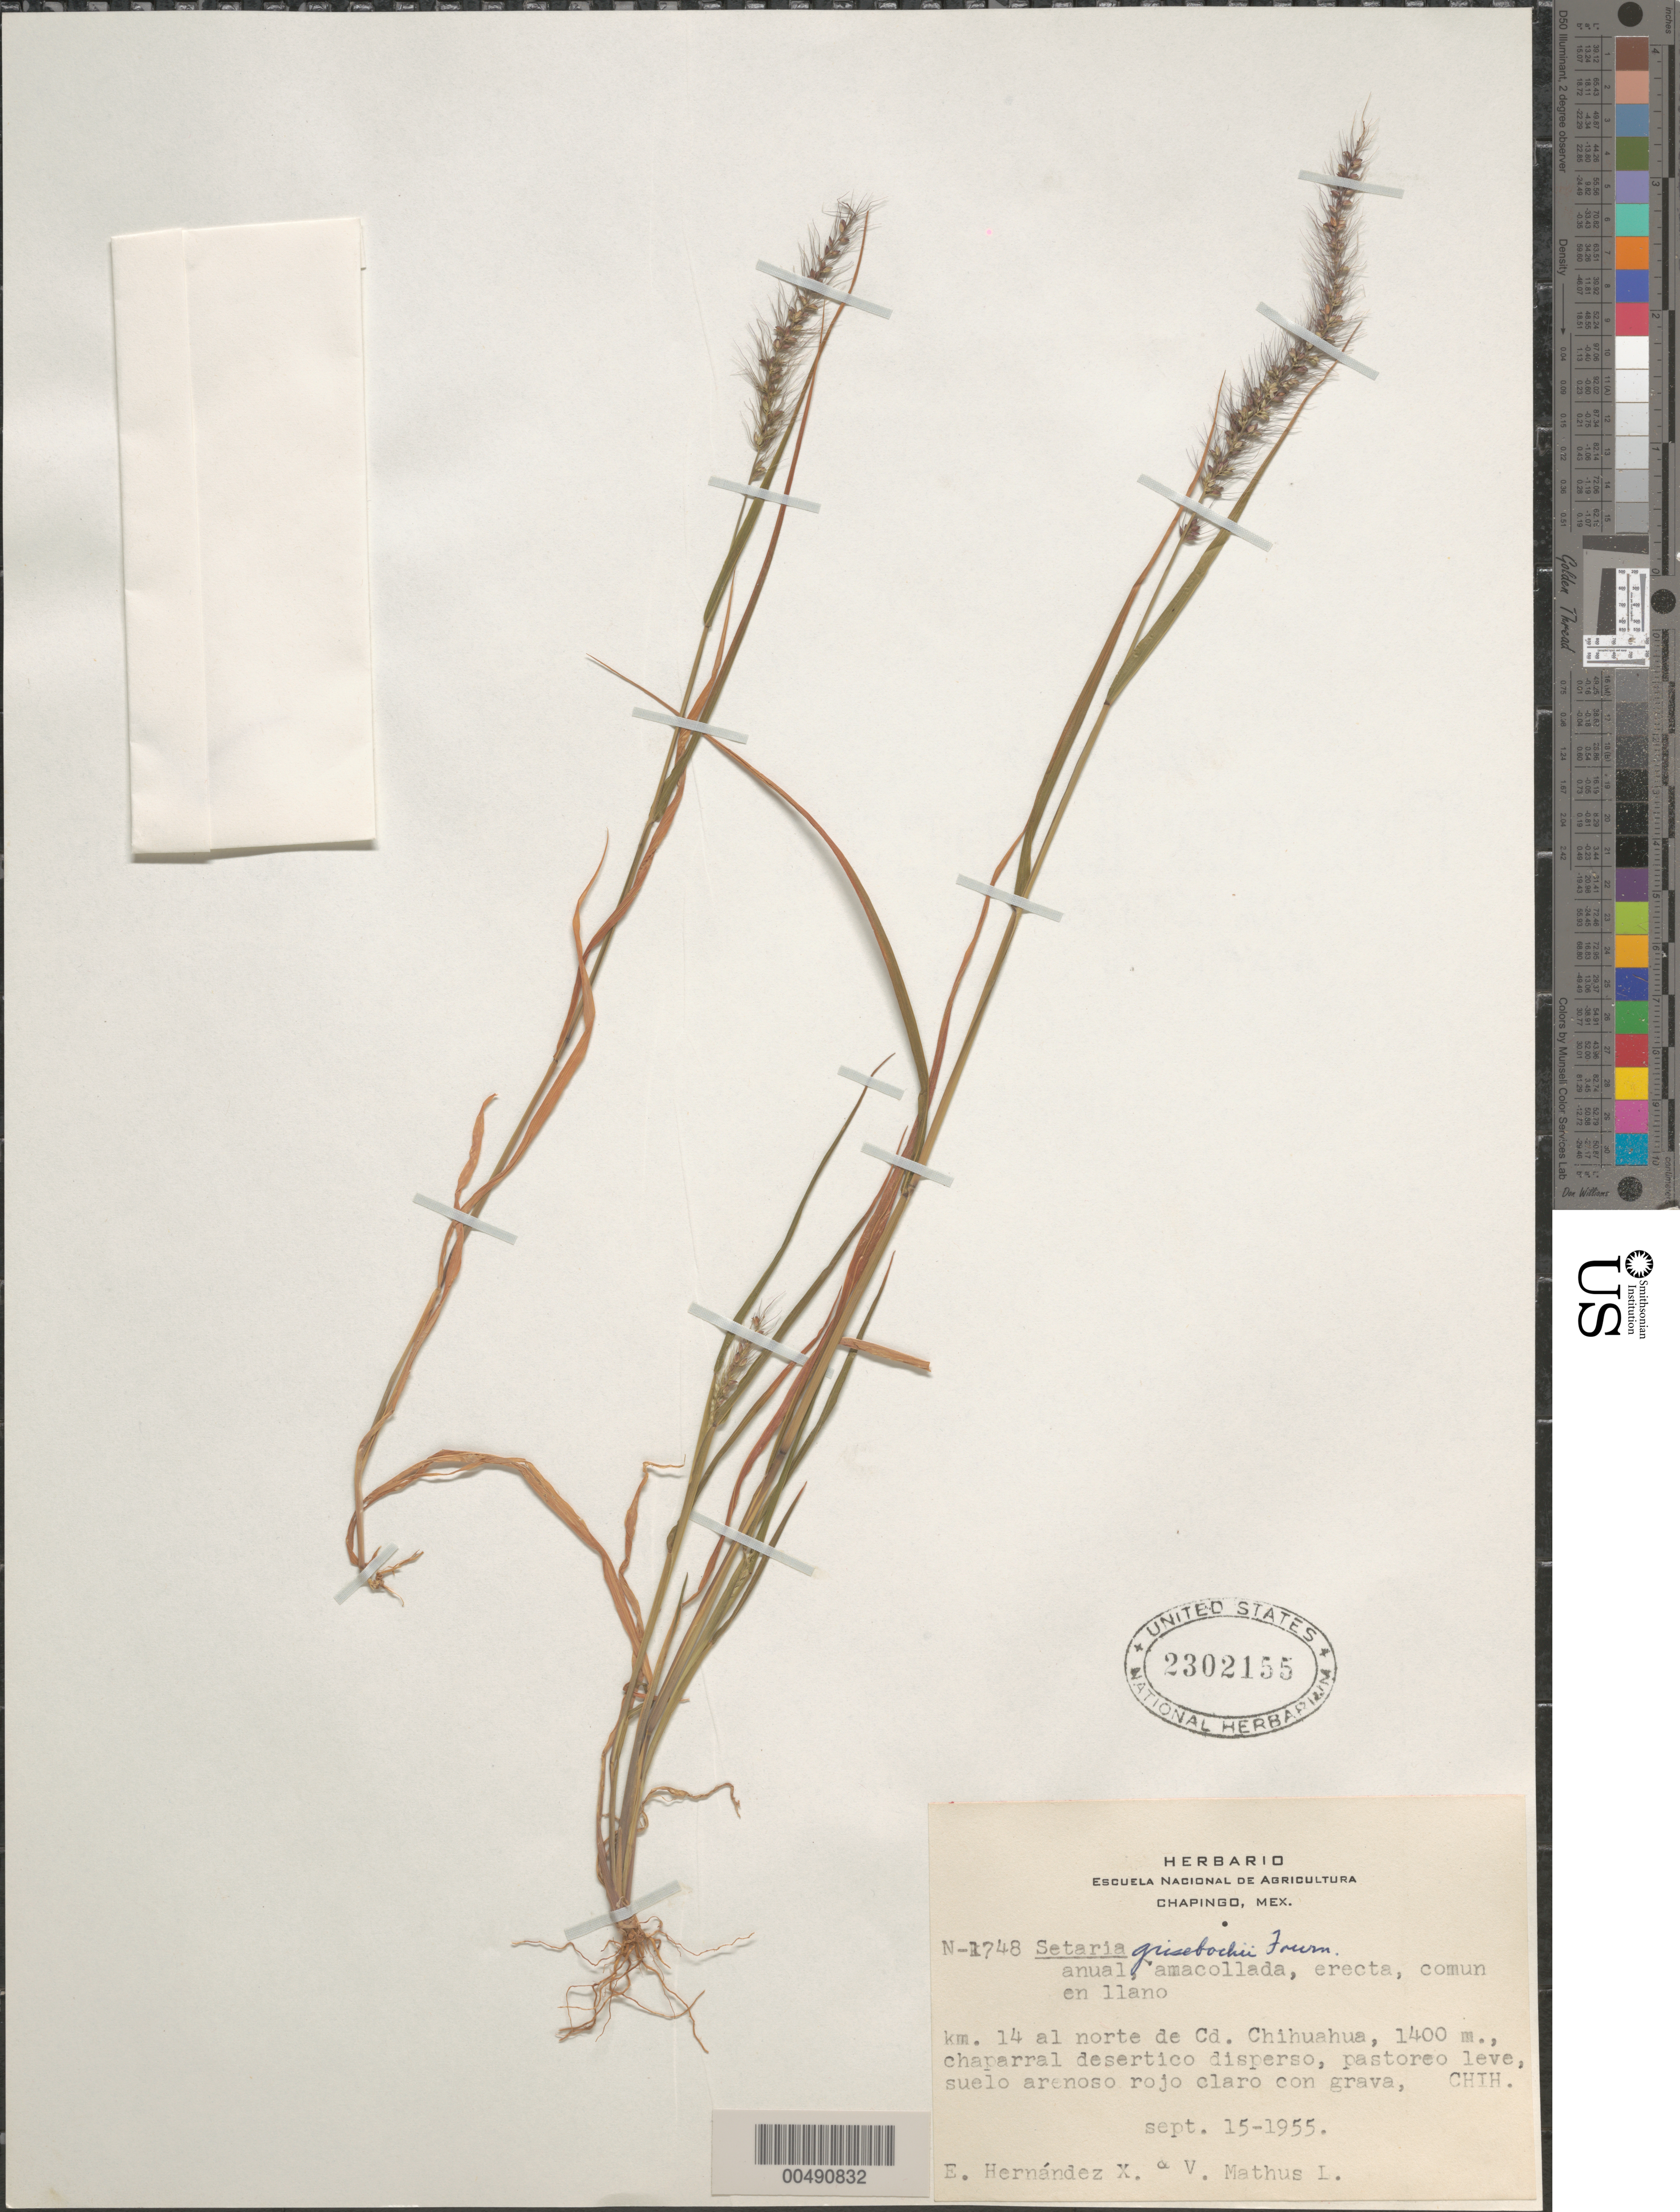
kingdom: Plantae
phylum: Tracheophyta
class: Liliopsida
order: Poales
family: Poaceae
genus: Setaria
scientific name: Setaria grisebachii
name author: E. Fourn.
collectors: E. I. Hernández-X. & V. Mathus L.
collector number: N-1748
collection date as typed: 15 Sep 1955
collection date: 1955-09-15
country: Mexico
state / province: Chihuahua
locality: Km 14 N of Cd. Chihuahua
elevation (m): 1400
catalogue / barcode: US 2302155